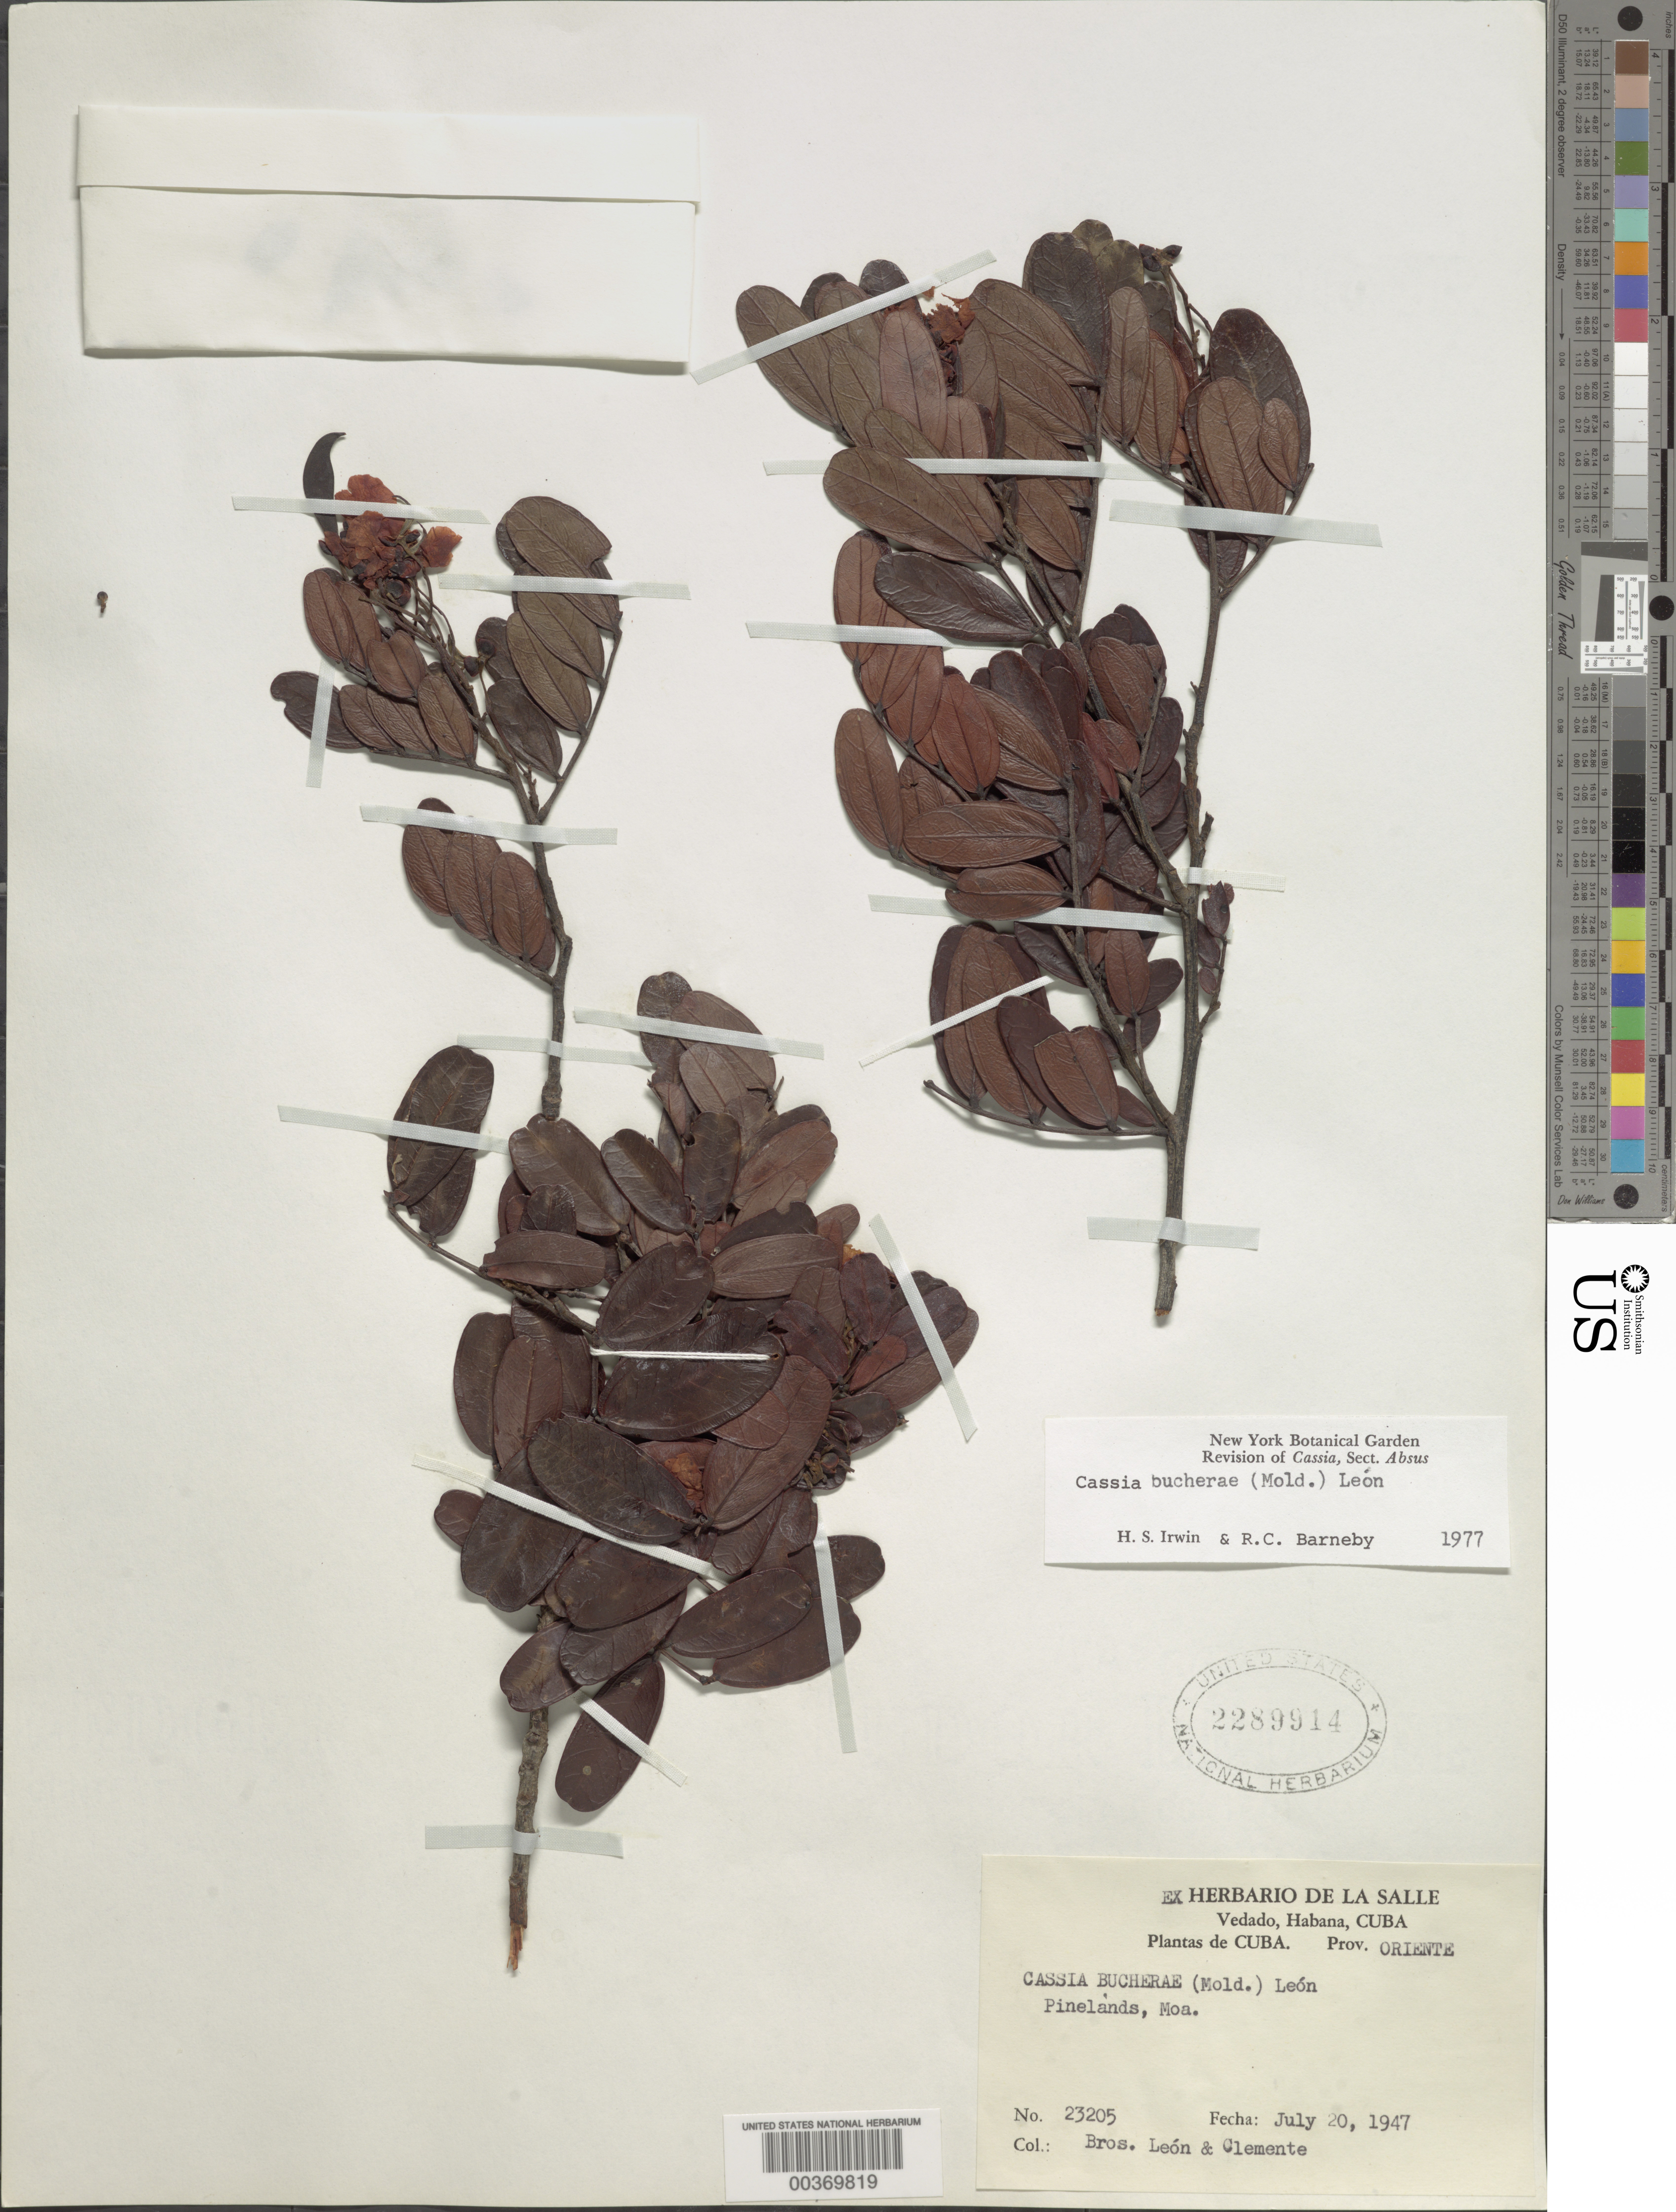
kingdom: Plantae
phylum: Tracheophyta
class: Magnoliopsida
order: Fabales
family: Fabaceae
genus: Chamaecrista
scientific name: Chamaecrista bucherae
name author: (Moldenke) H.S. Irwin & Barneby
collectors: Bro. León & Bro. Clemente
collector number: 23205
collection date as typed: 20 Jul 1947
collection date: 1947-07-20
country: Cuba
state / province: Oriente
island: Greater Antilles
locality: Pinelands, moa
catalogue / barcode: US 2289914